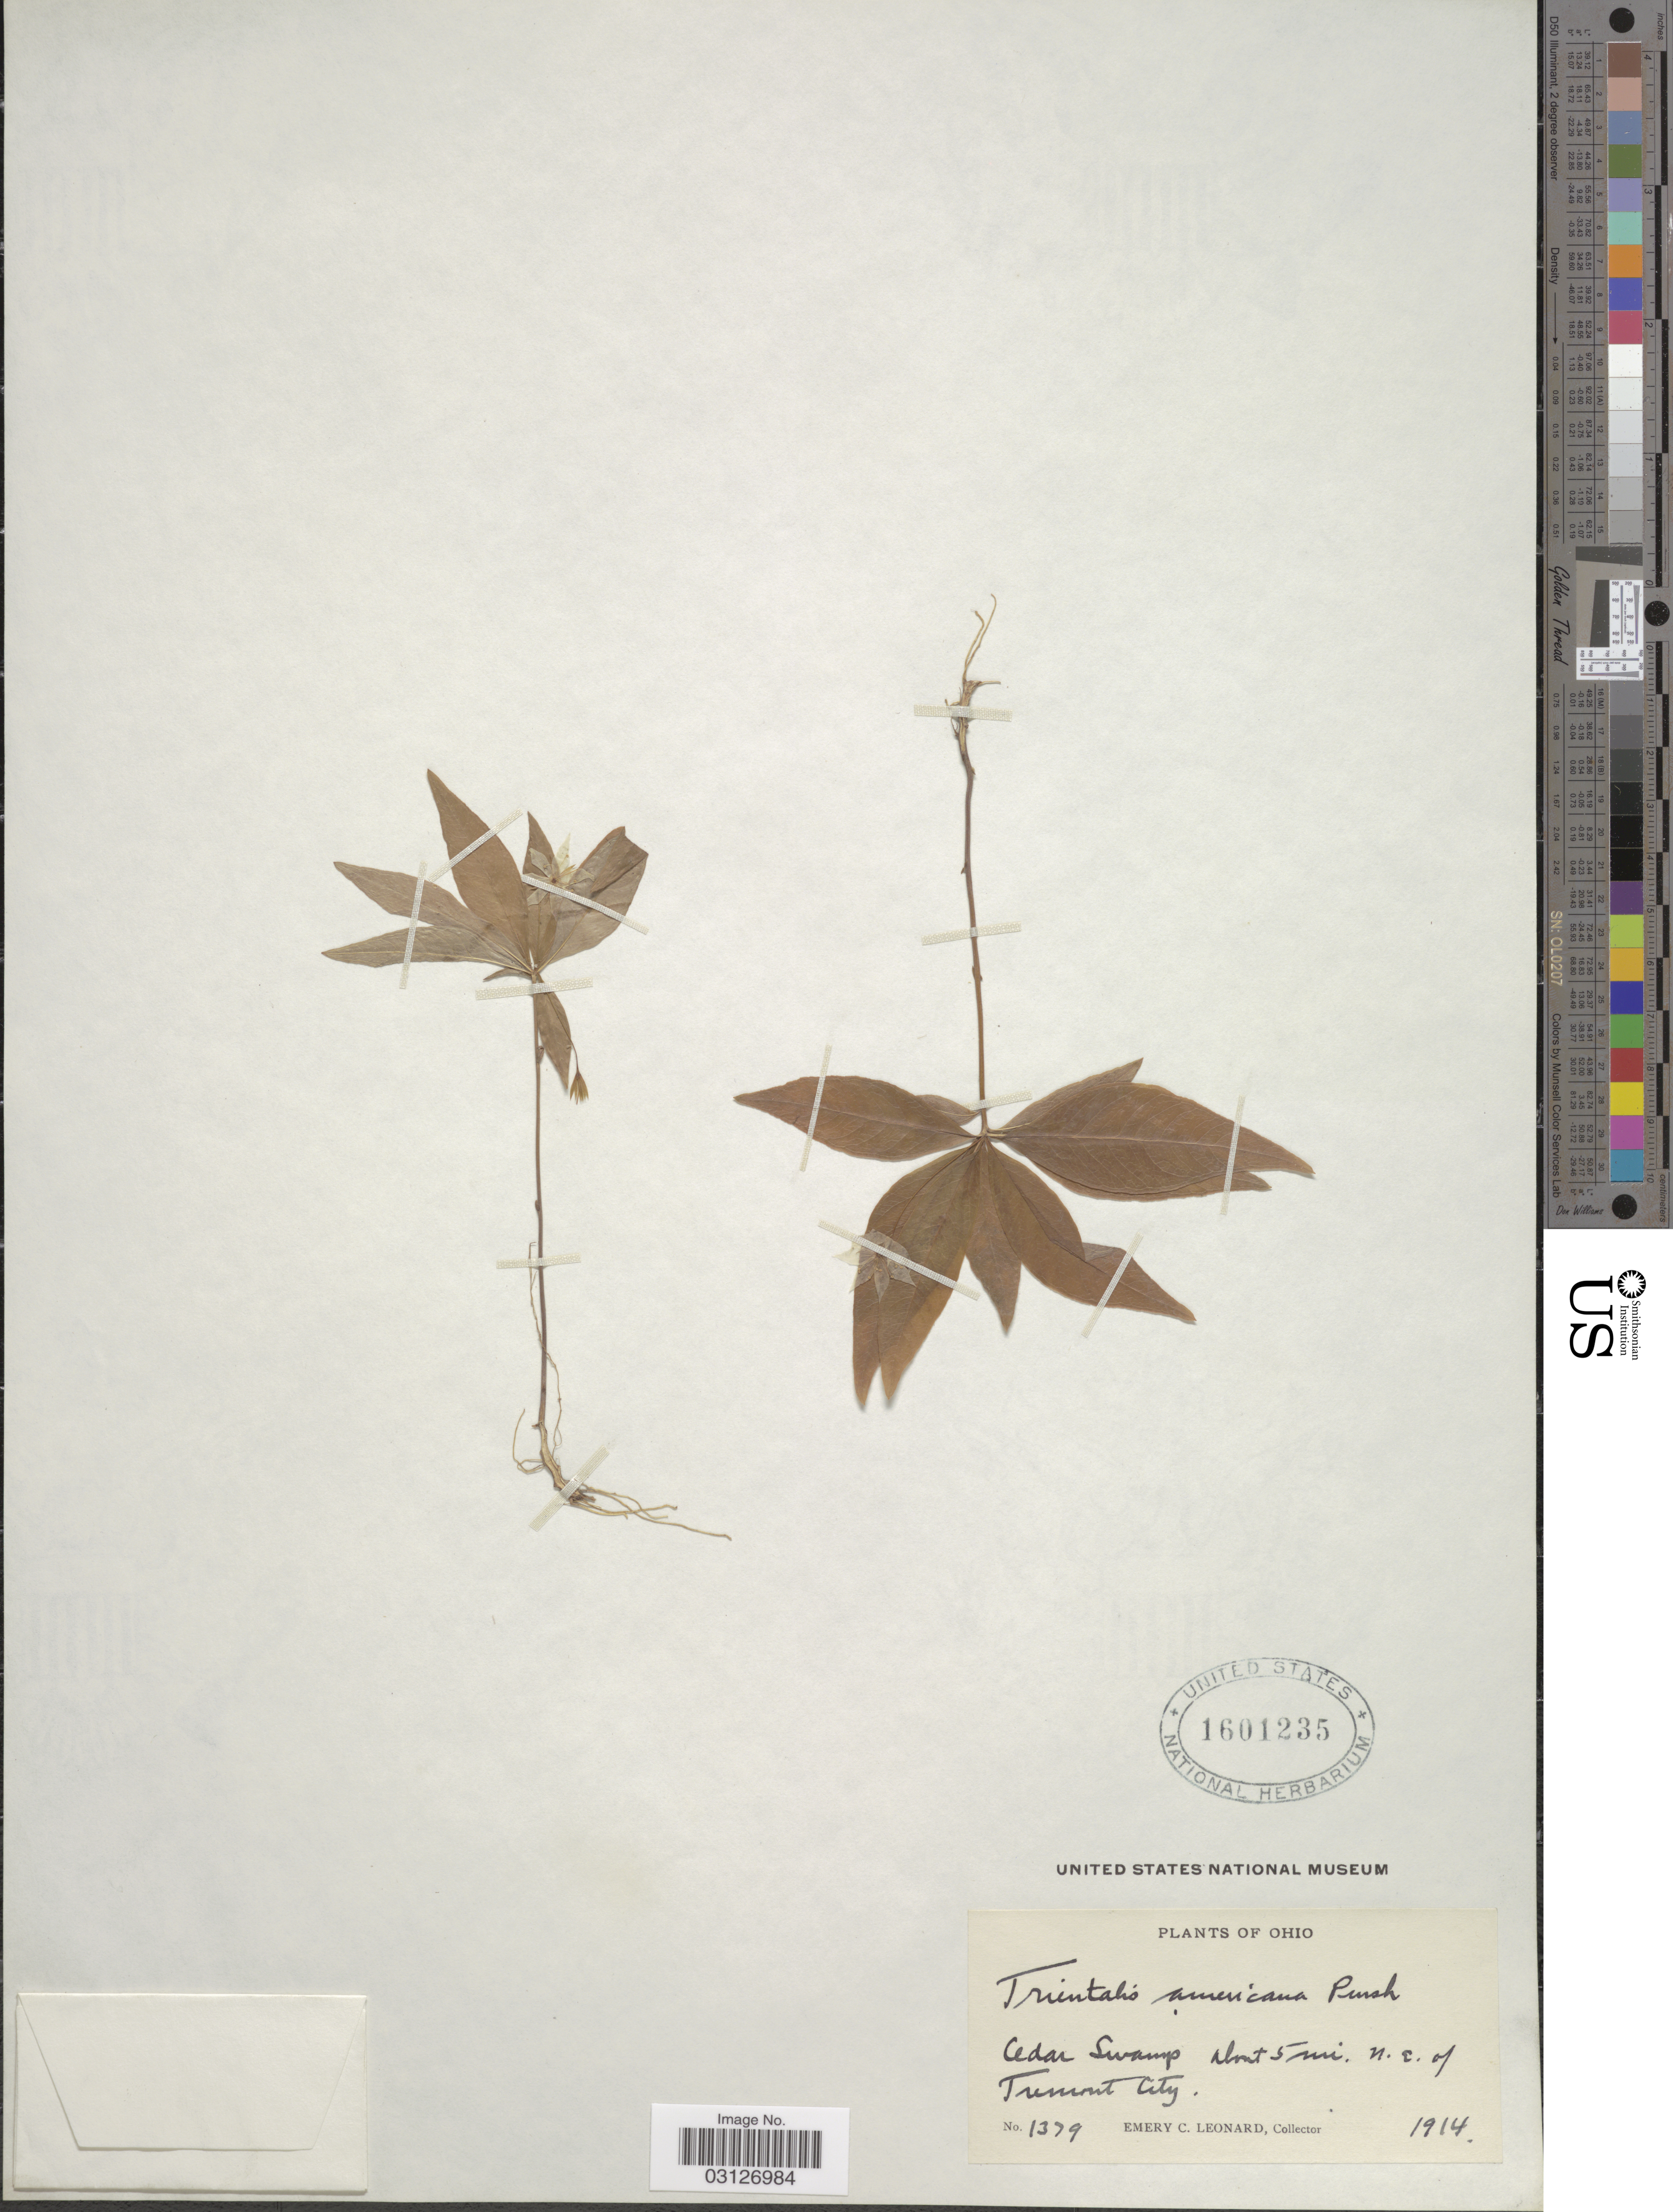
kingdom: Plantae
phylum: Tracheophyta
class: Magnoliopsida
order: Ericales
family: Primulaceae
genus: Trientalis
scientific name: Trientalis americana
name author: Pursh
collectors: E. C. Leonard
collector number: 1379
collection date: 1914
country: United States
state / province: Ohio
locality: Cedar Swamp about 5 mi. n. e. of Tumont City.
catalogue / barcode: US 1601235